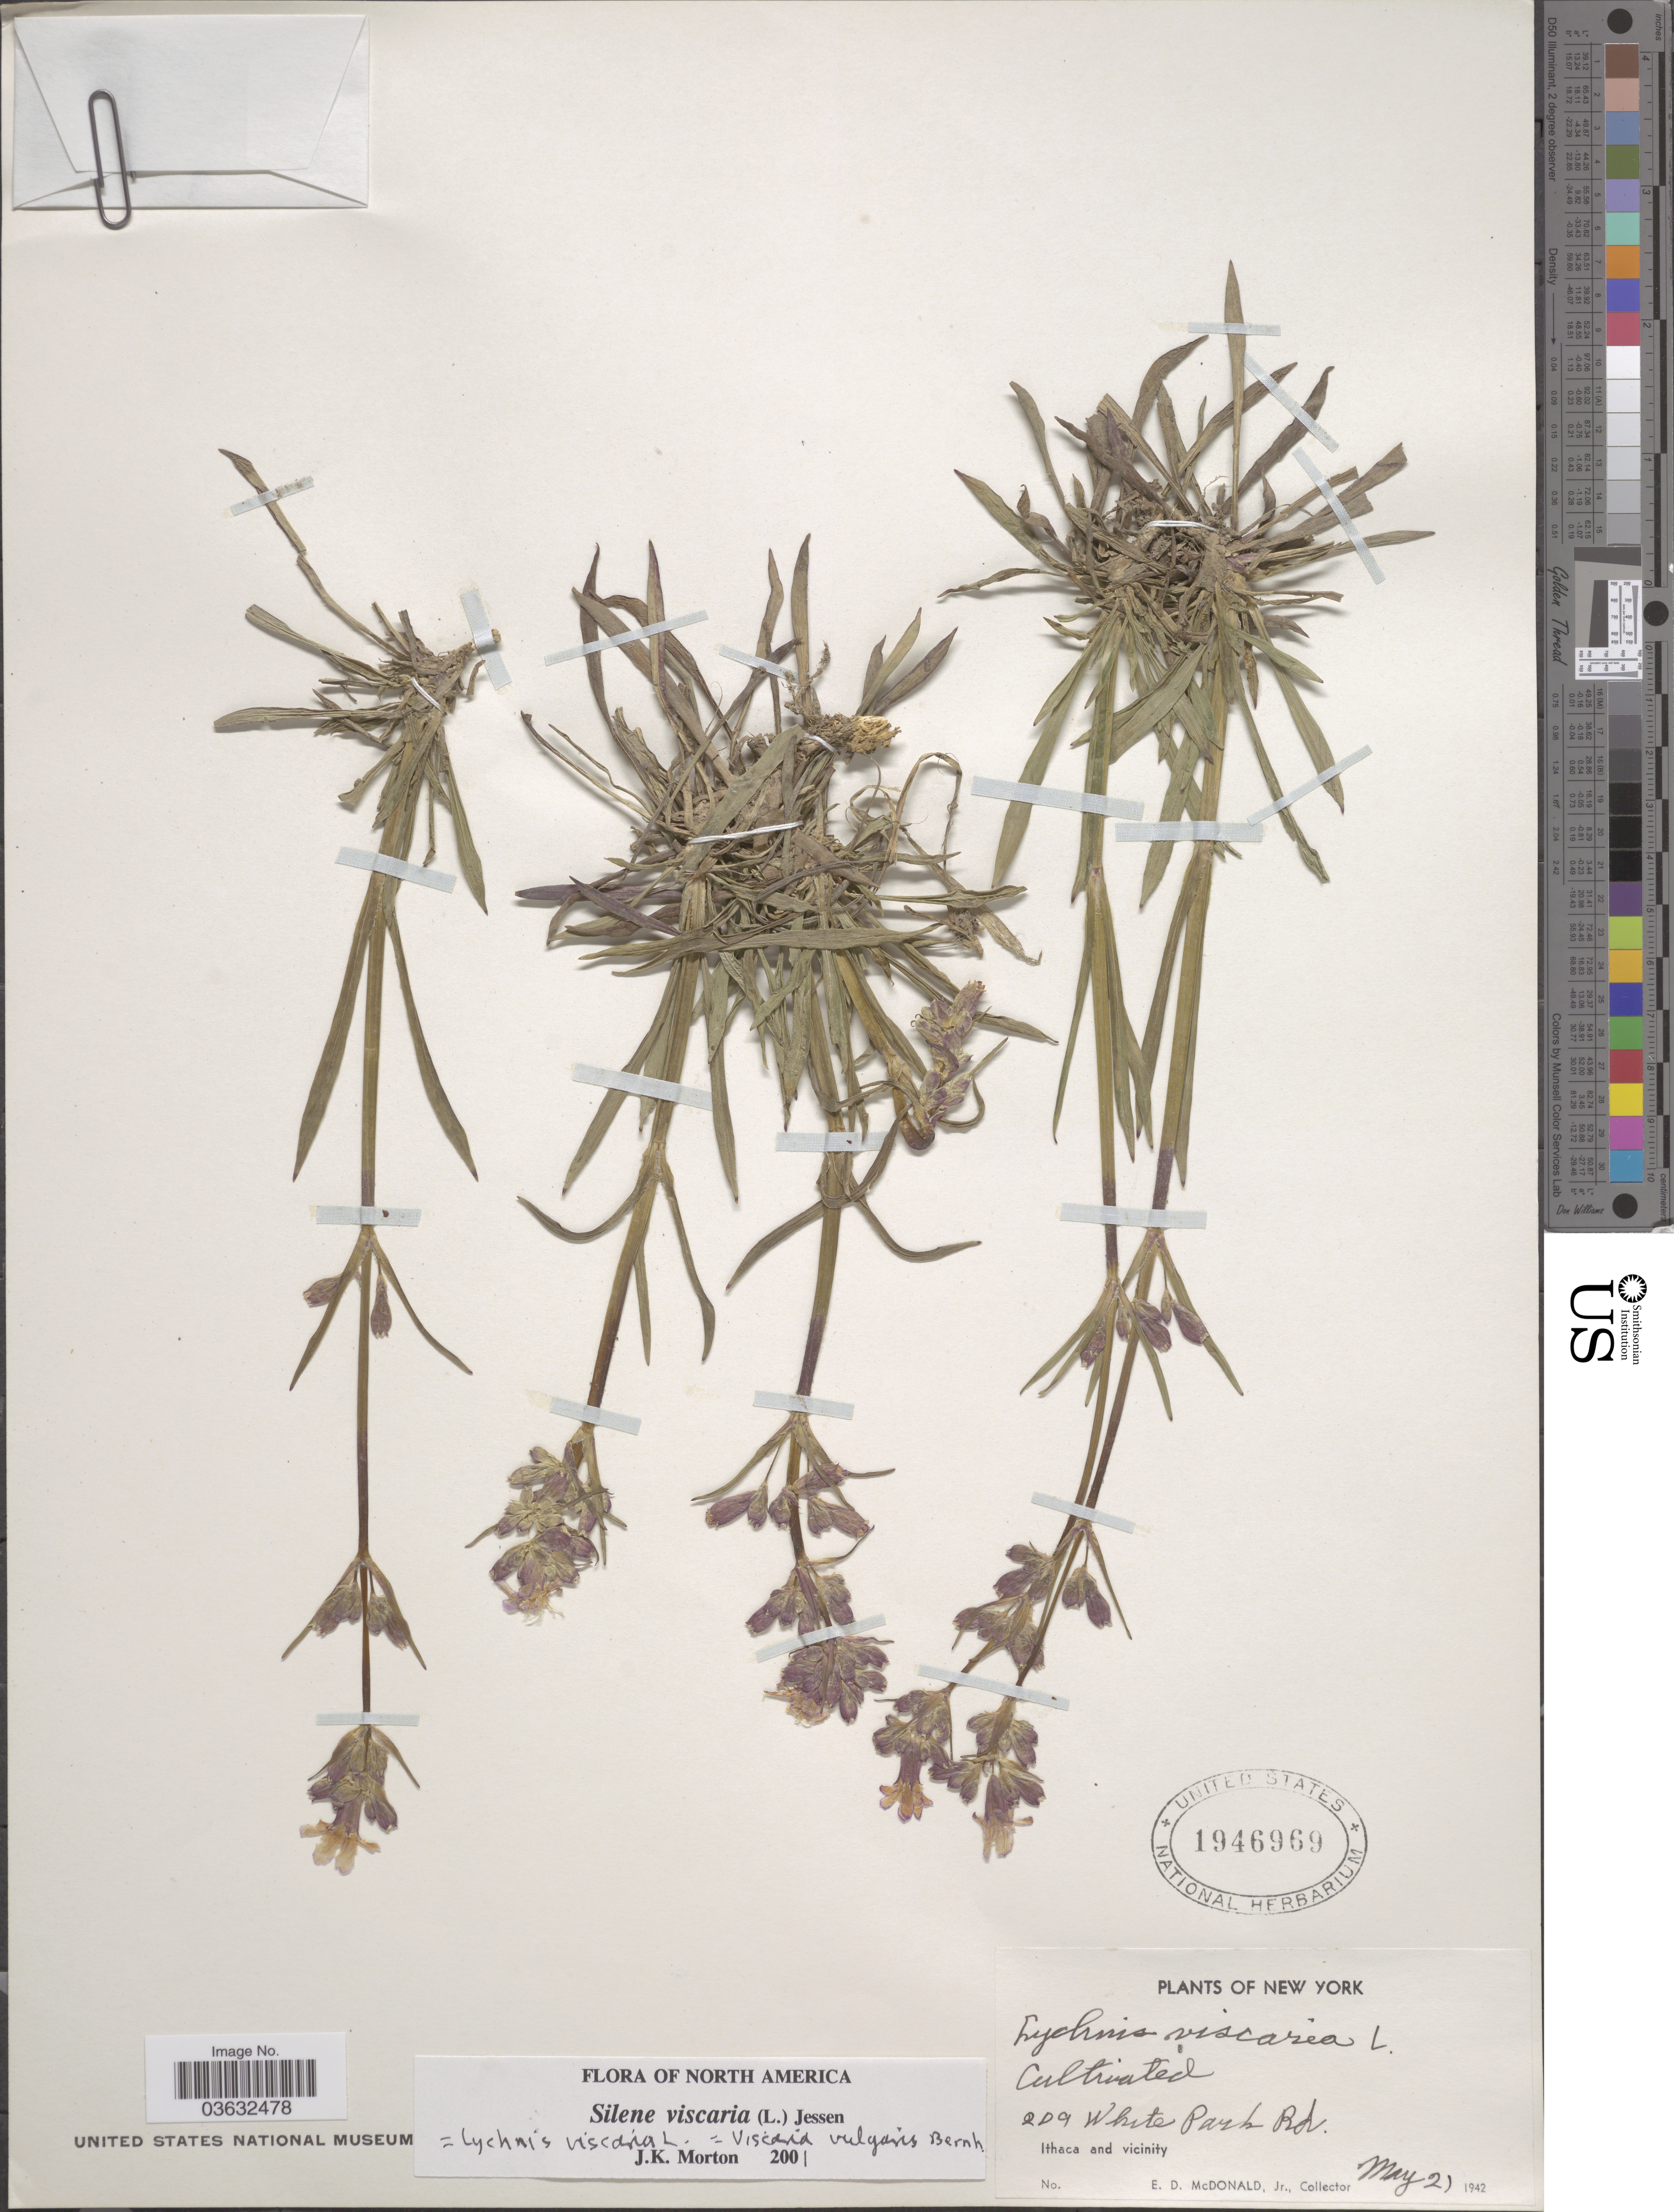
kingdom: Plantae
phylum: Tracheophyta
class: Magnoliopsida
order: Caryophyllales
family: Caryophyllaceae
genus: Silene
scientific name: Silene viscaria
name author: (L.) Jess.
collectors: E. D. McDonald Jr.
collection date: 1942-05-21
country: United States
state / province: New York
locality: Cultivated. 209 White Park Rd. Ithaca and vicinity.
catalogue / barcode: US 1946969